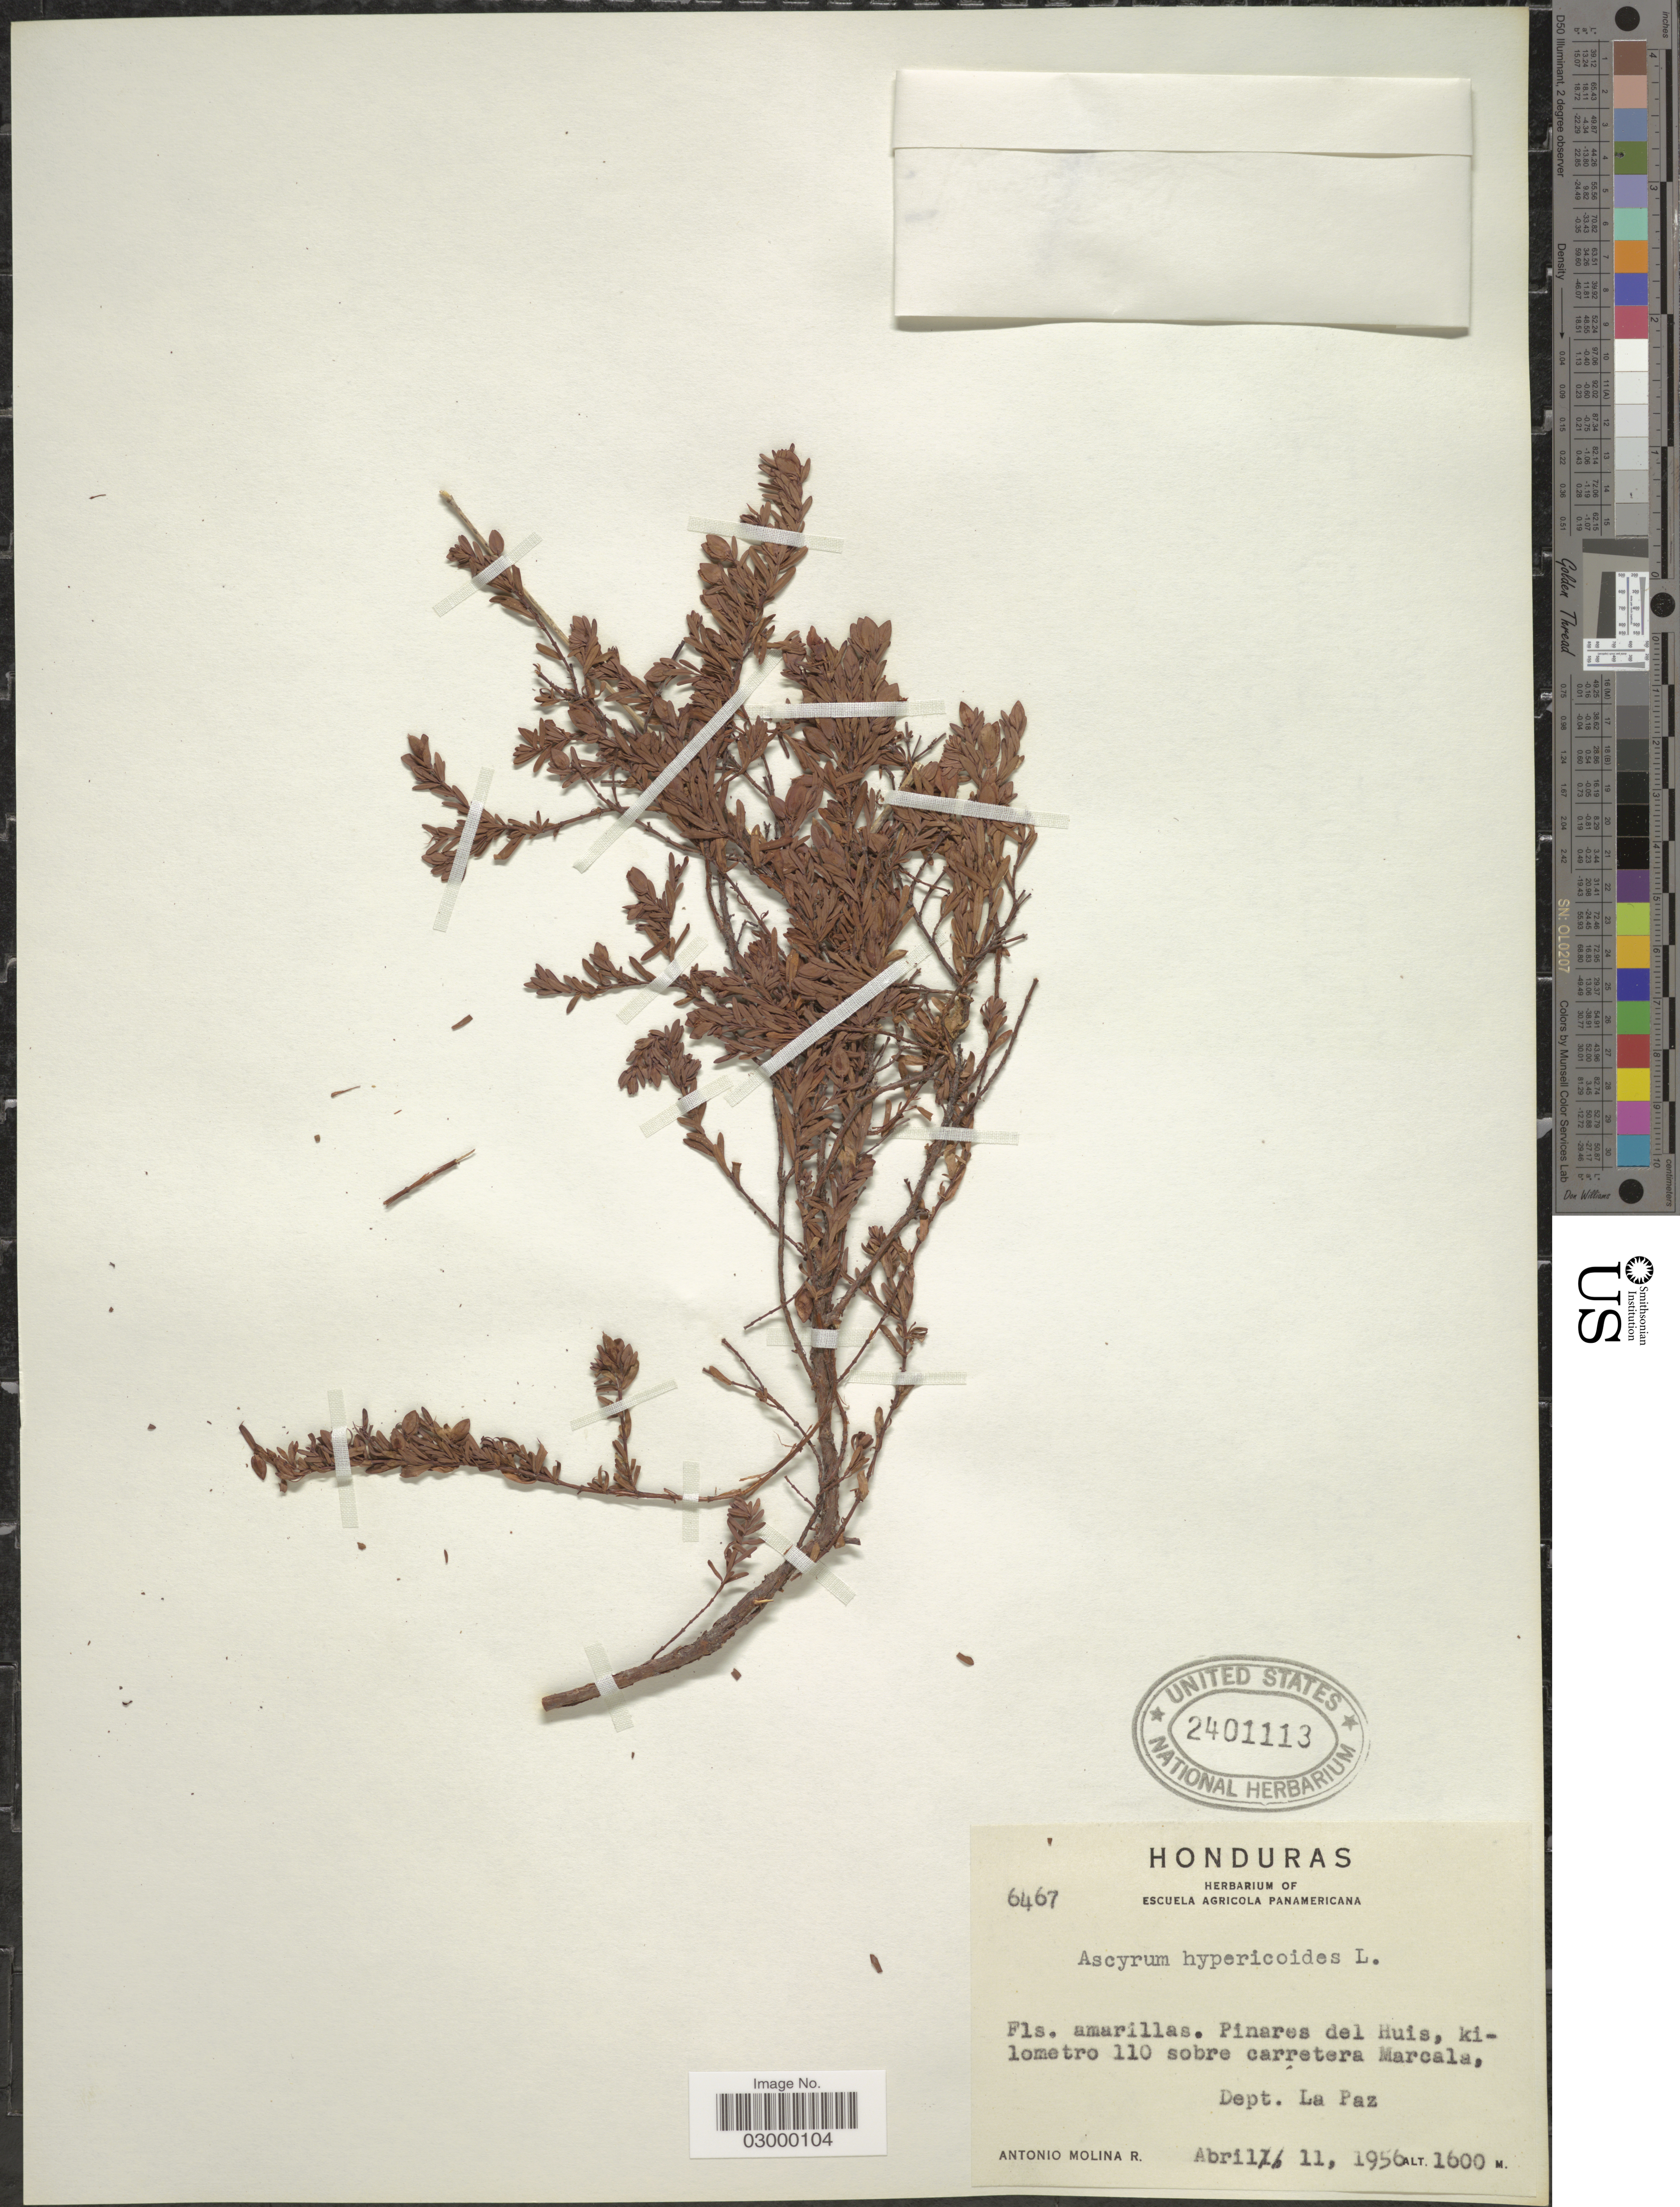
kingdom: Plantae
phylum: Tracheophyta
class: Magnoliopsida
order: Malpighiales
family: Hypericaceae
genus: Hypericum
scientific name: Hypericum hypericoides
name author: (L.) Crantz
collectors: A. Molina R.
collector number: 6467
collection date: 1956-04-11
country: Honduras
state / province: La Paz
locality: Pinares del Huis, kilometro 110 sobre carretera Marcala, Dept. La Paz.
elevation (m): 1600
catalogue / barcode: US 2401113